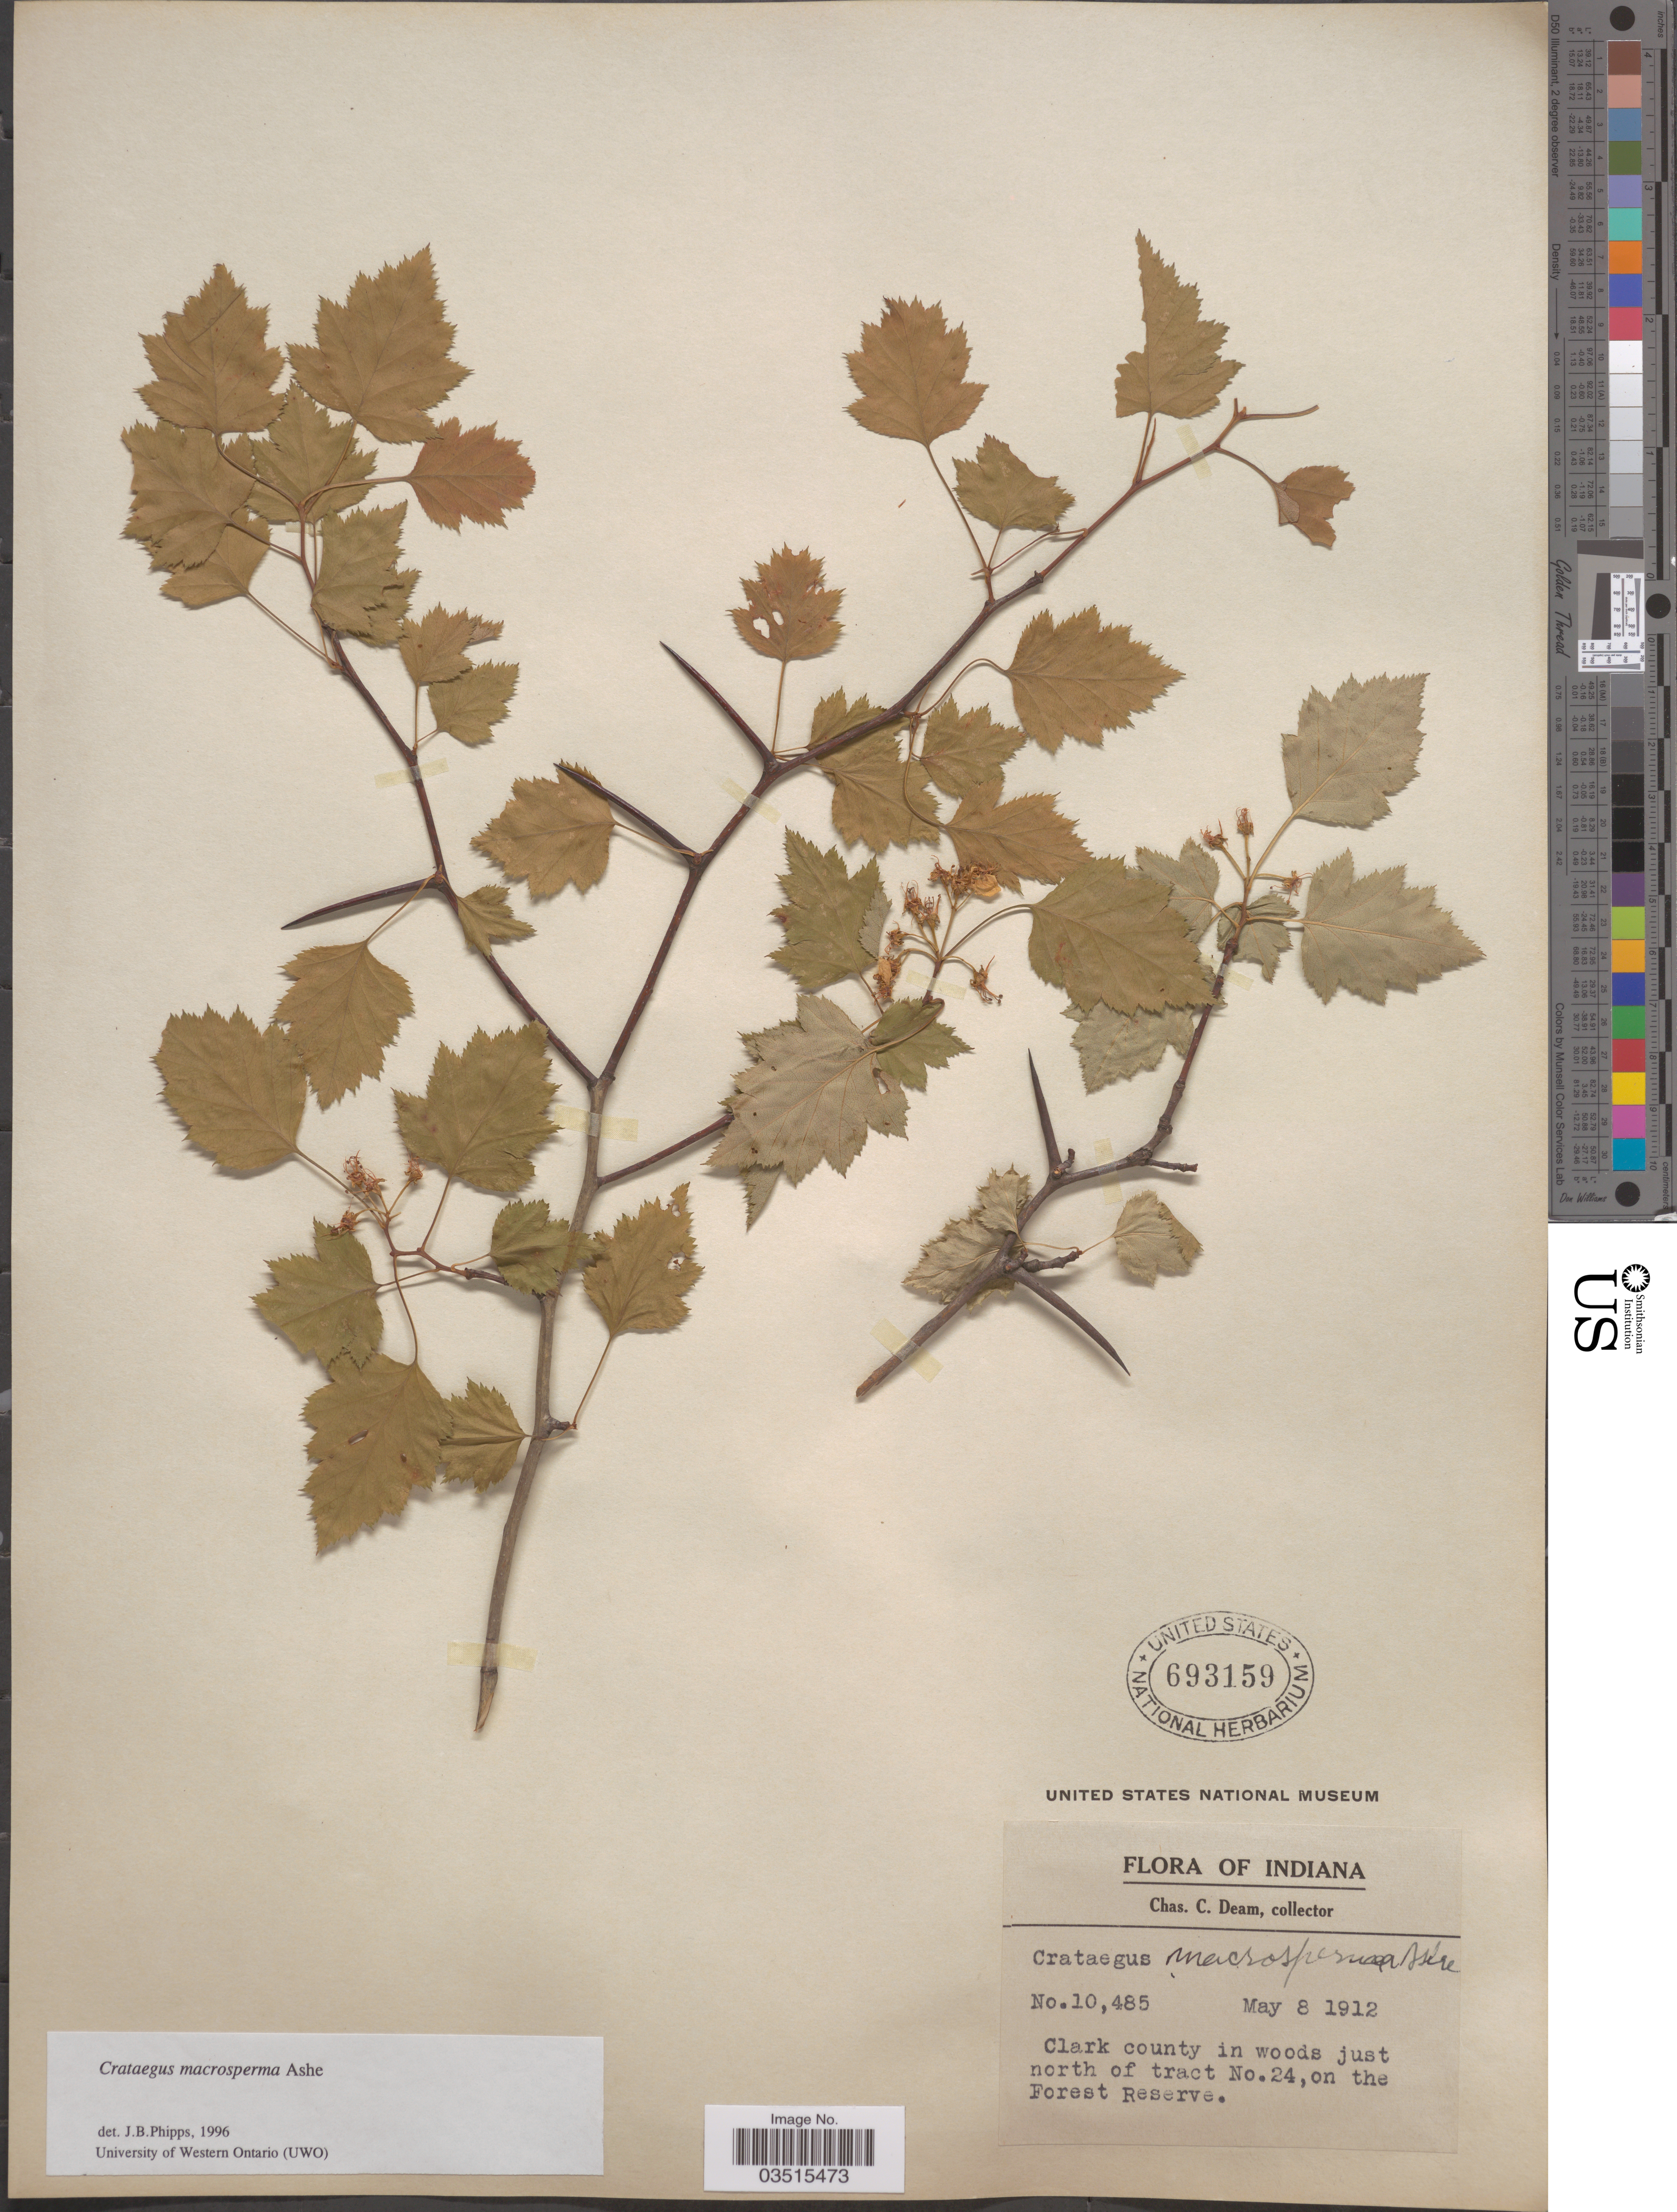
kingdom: Plantae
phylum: Tracheophyta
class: Magnoliopsida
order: Rosales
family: Rosaceae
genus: Crataegus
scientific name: Crataegus macrosperma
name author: Ashe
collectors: C. C. Deam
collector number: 10485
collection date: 1912-05-08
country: United States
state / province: Indiana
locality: Clark county in woods just north of tract No. 24, on the Forest Reserve.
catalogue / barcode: US 693159